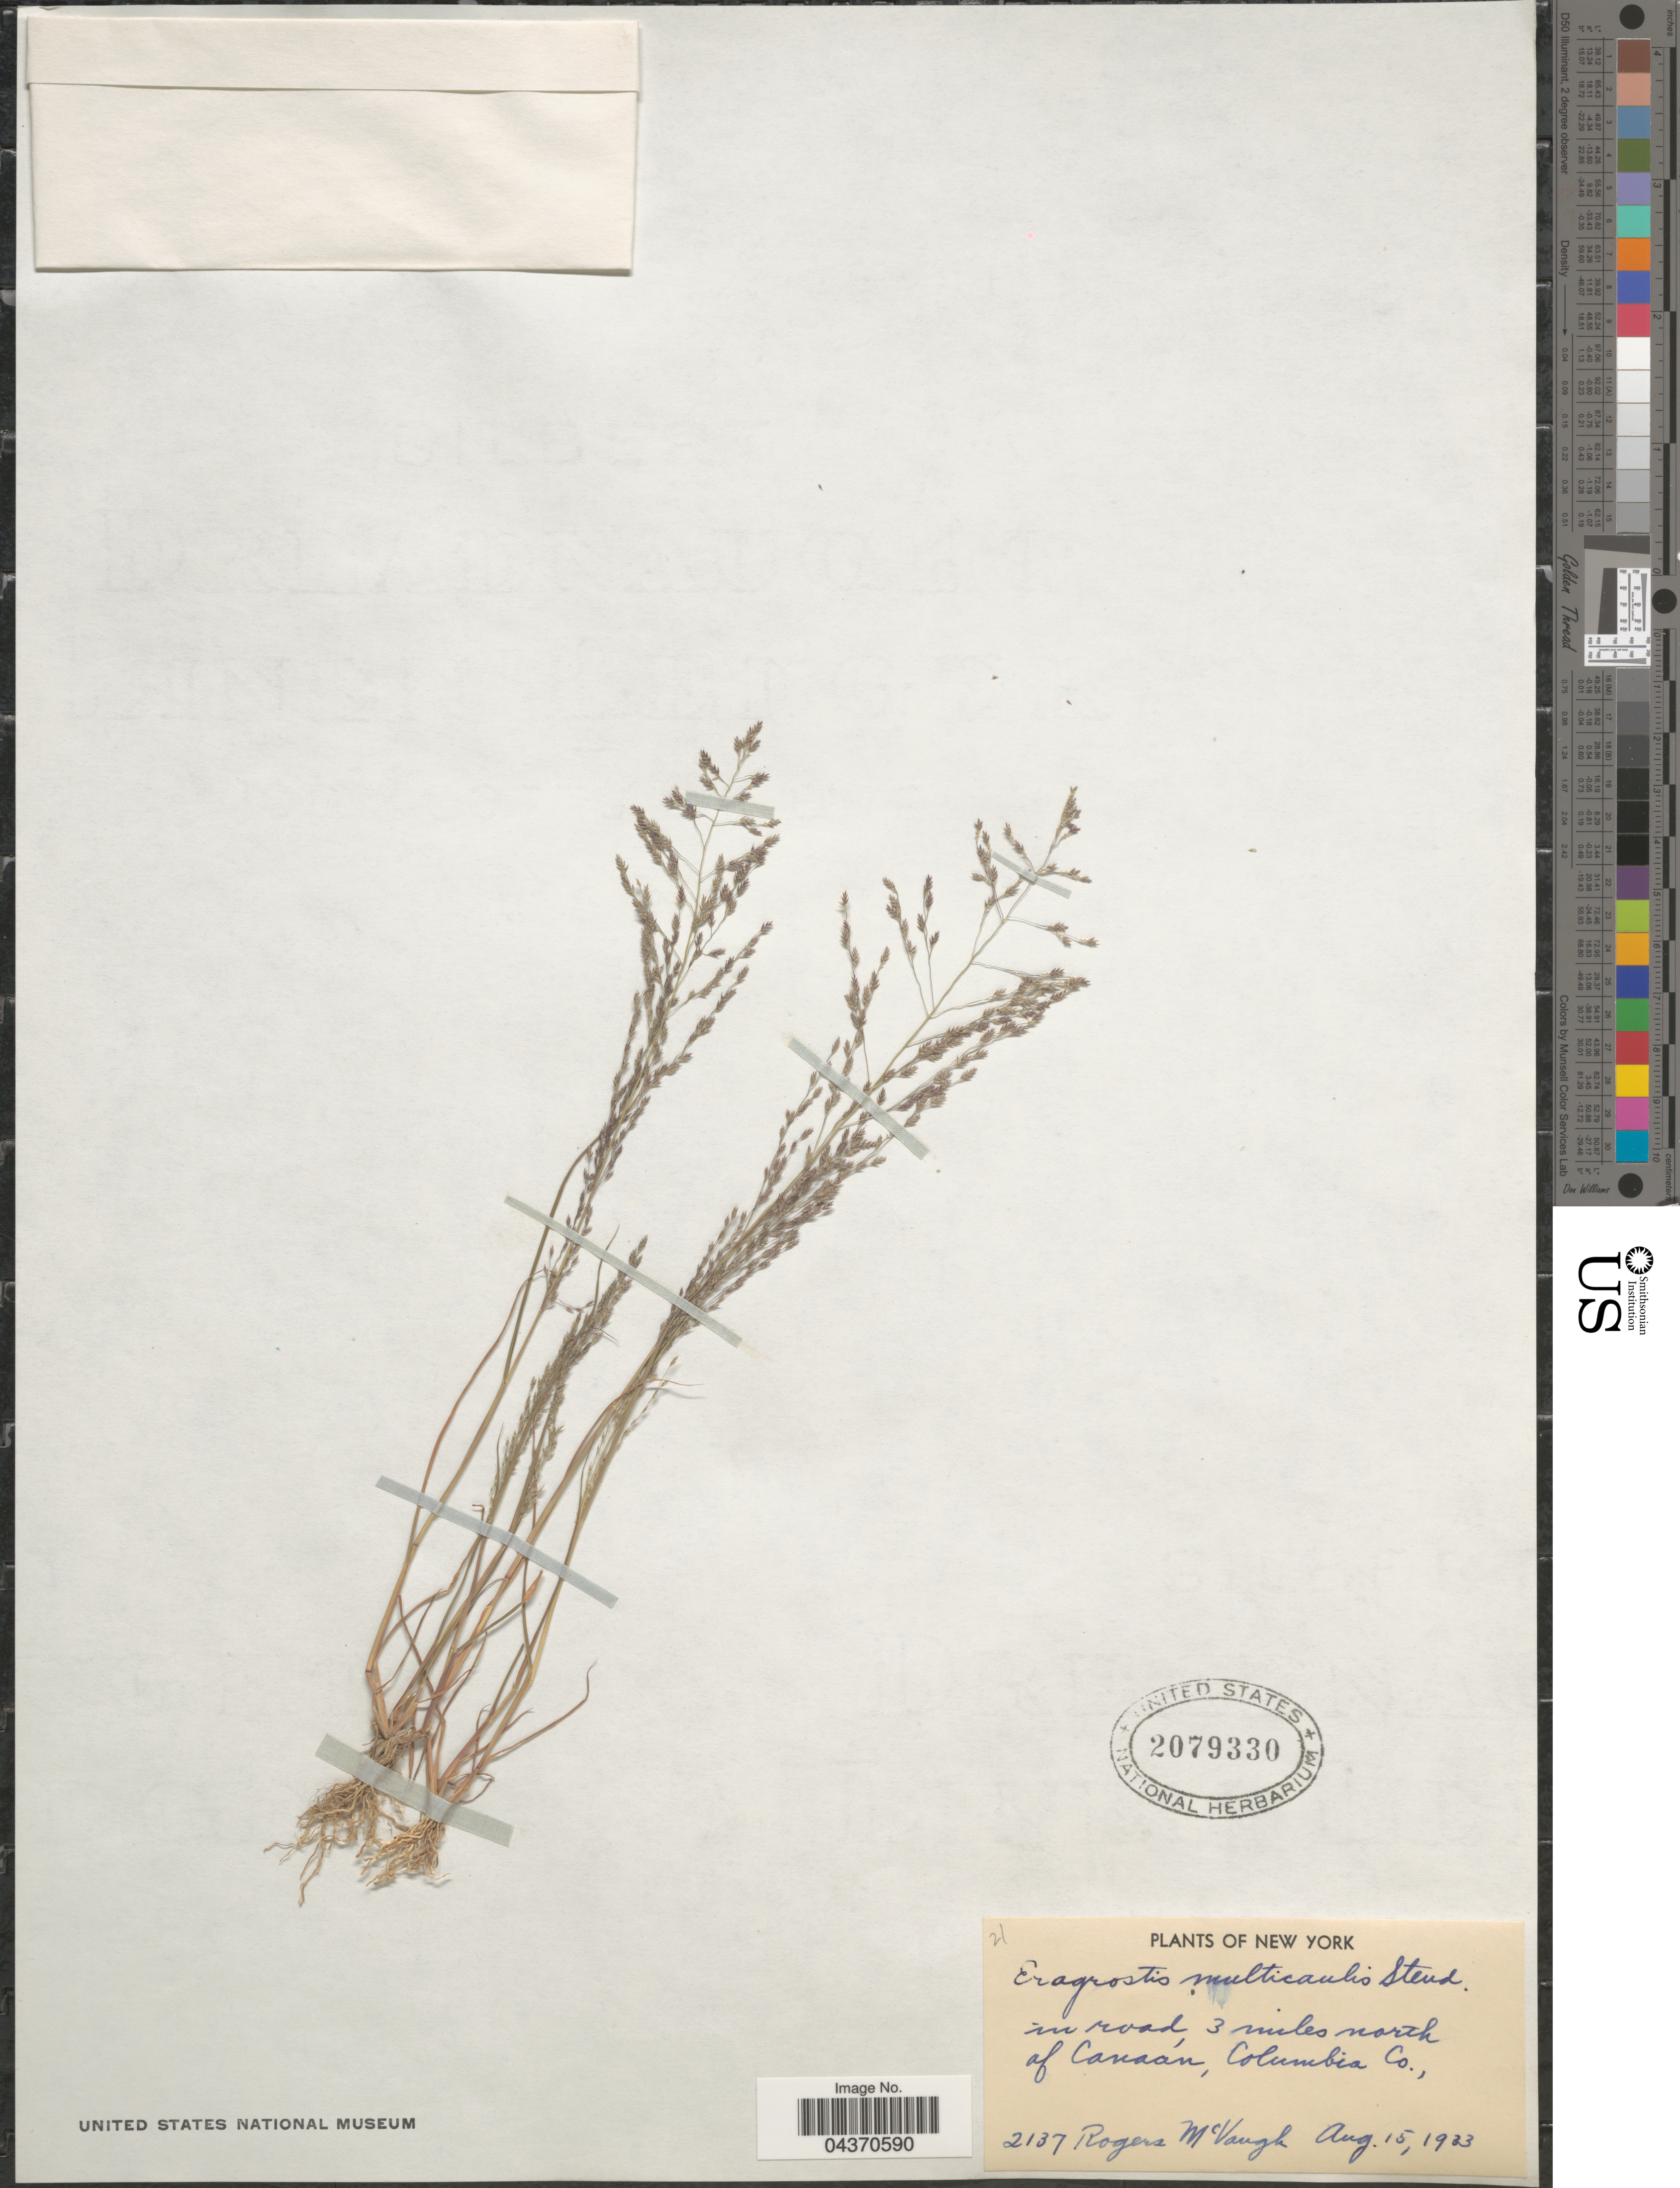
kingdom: Plantae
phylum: Tracheophyta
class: Liliopsida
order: Poales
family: Poaceae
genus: Eragrostis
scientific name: Eragrostis pilosa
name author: (L.) P. Beauv.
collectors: R. McVaugh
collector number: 2137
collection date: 1933-08-15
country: United States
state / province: New York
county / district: Columbia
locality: In road, 3 miles north of Canaan, Columbia Co.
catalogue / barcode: US 2079330